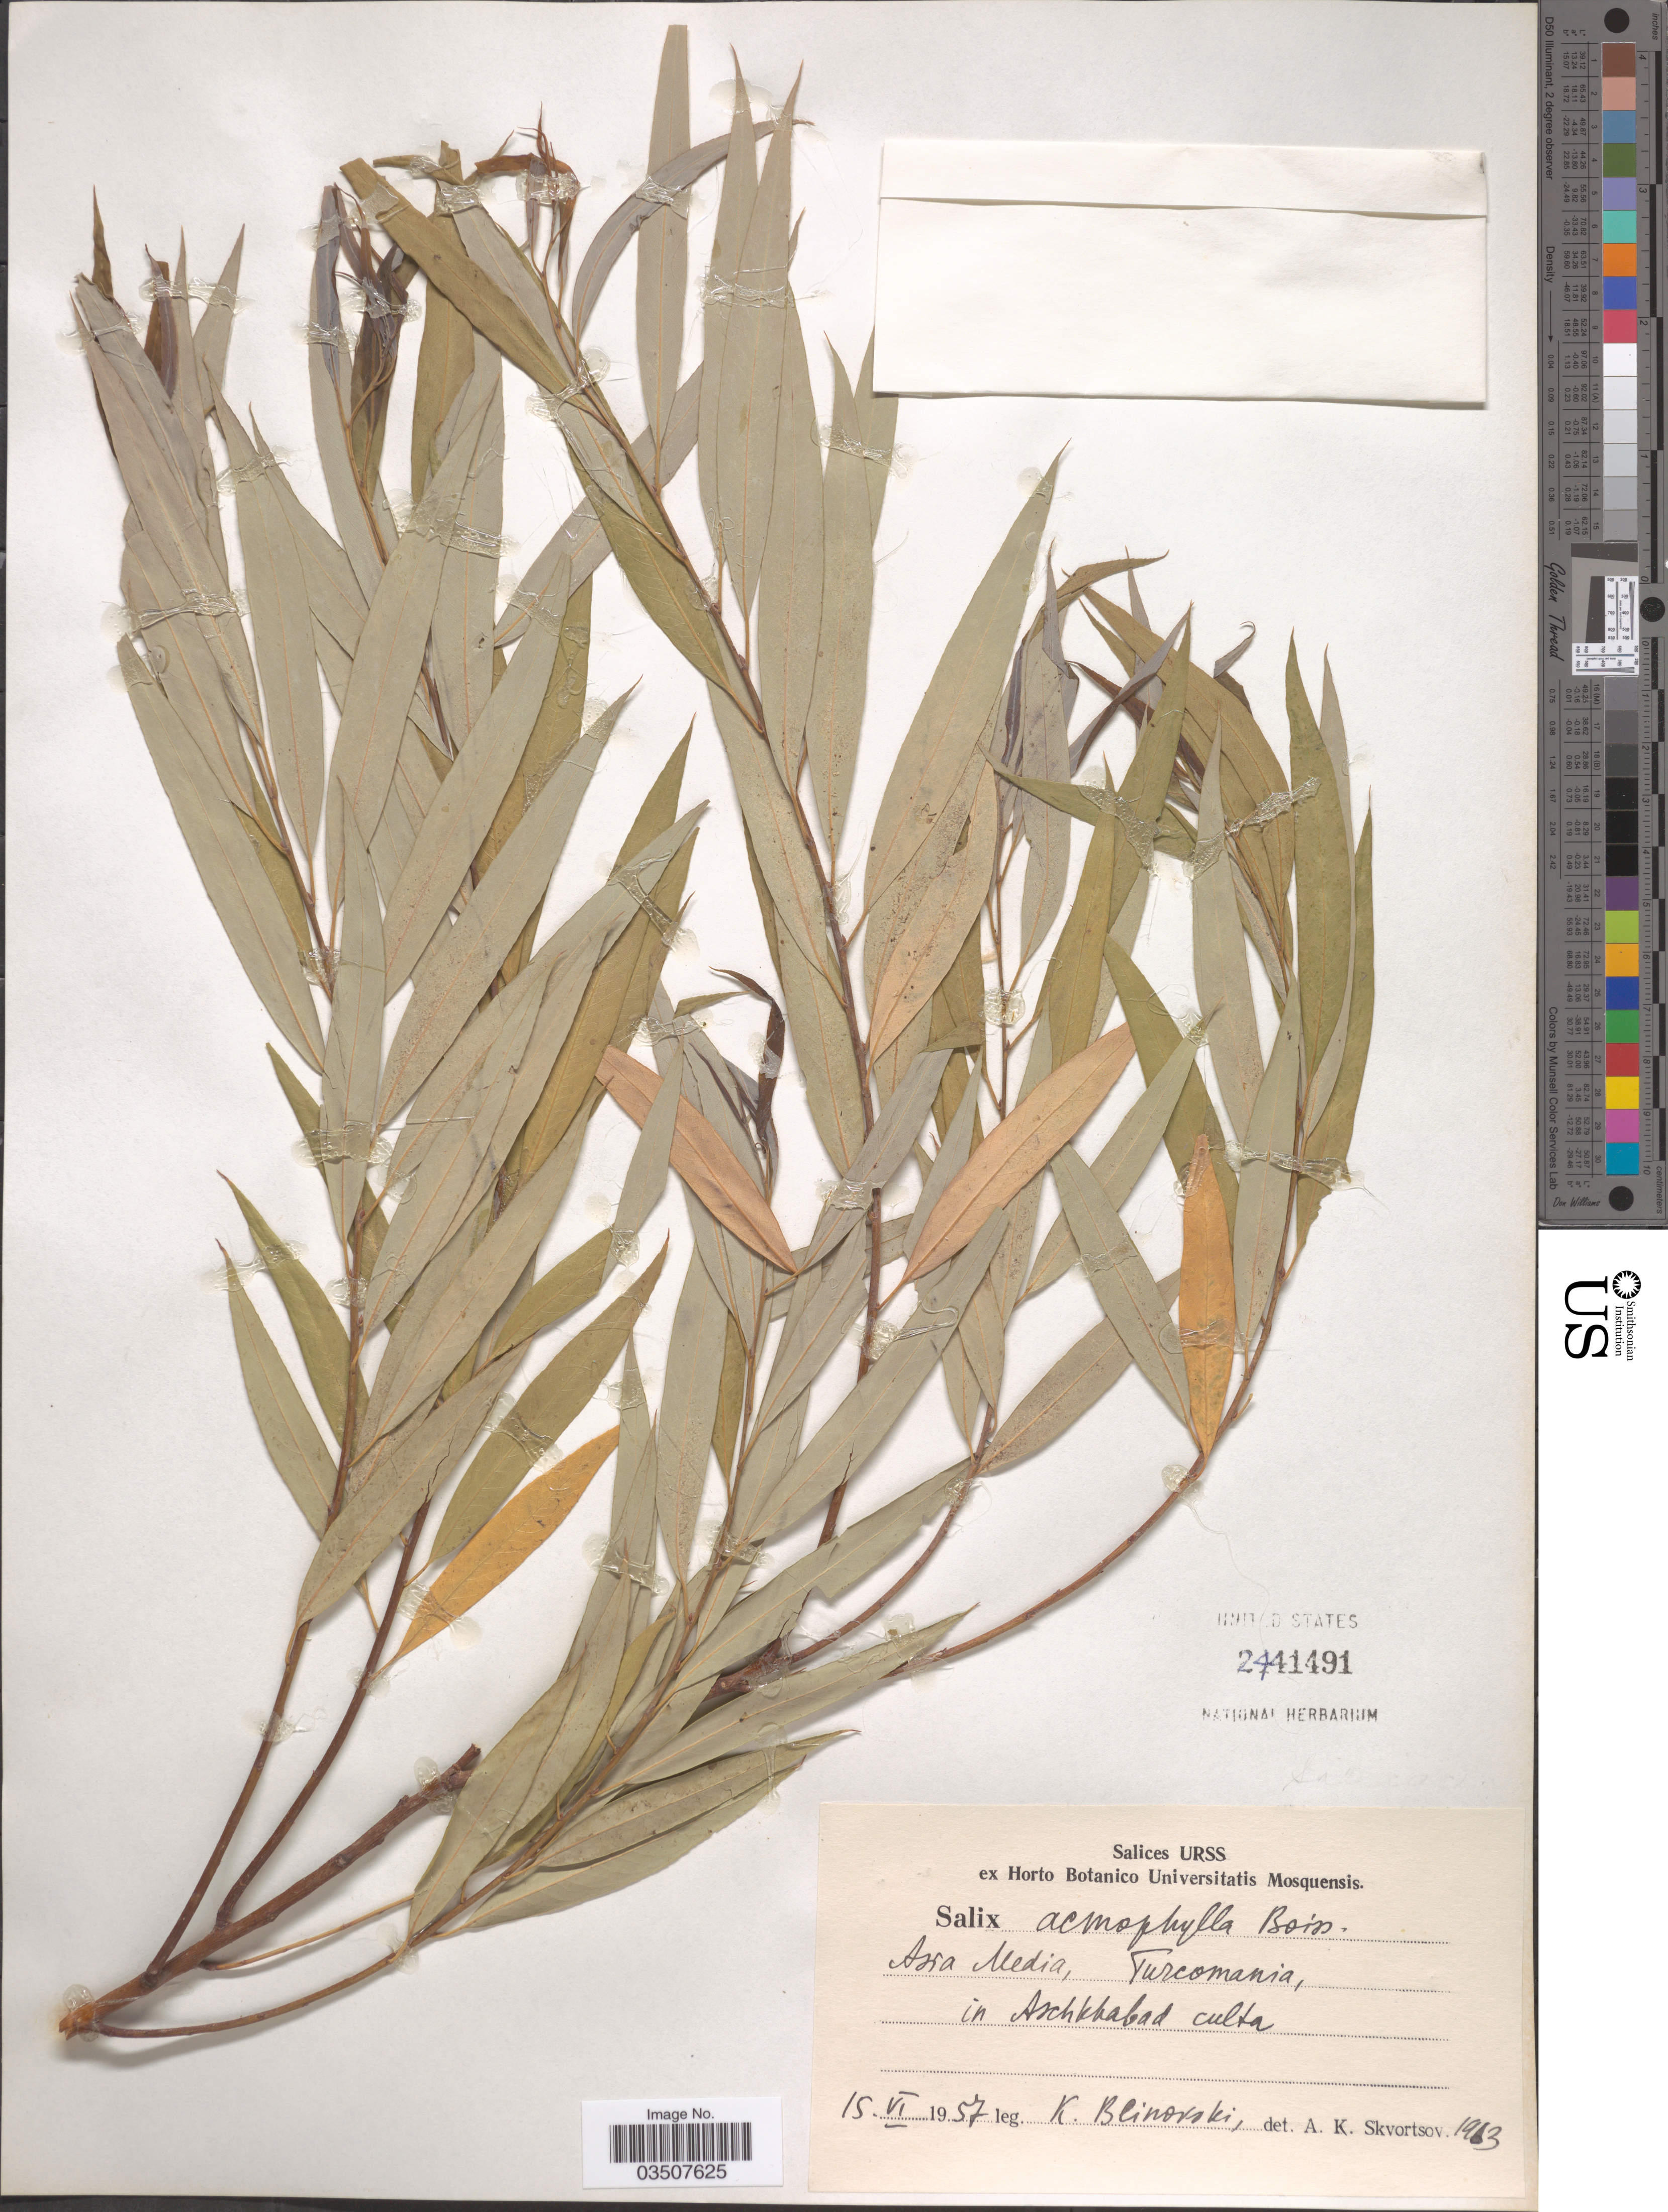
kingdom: Plantae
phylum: Tracheophyta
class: Magnoliopsida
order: Malpighiales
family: Salicaceae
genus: Salix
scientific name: Salix acmophylla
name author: Boiss.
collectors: K. Blinovski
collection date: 1957-06-15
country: Turkmenistan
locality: Asia Media, Turcomania, in Ashkhabad culta.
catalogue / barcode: US 2441491